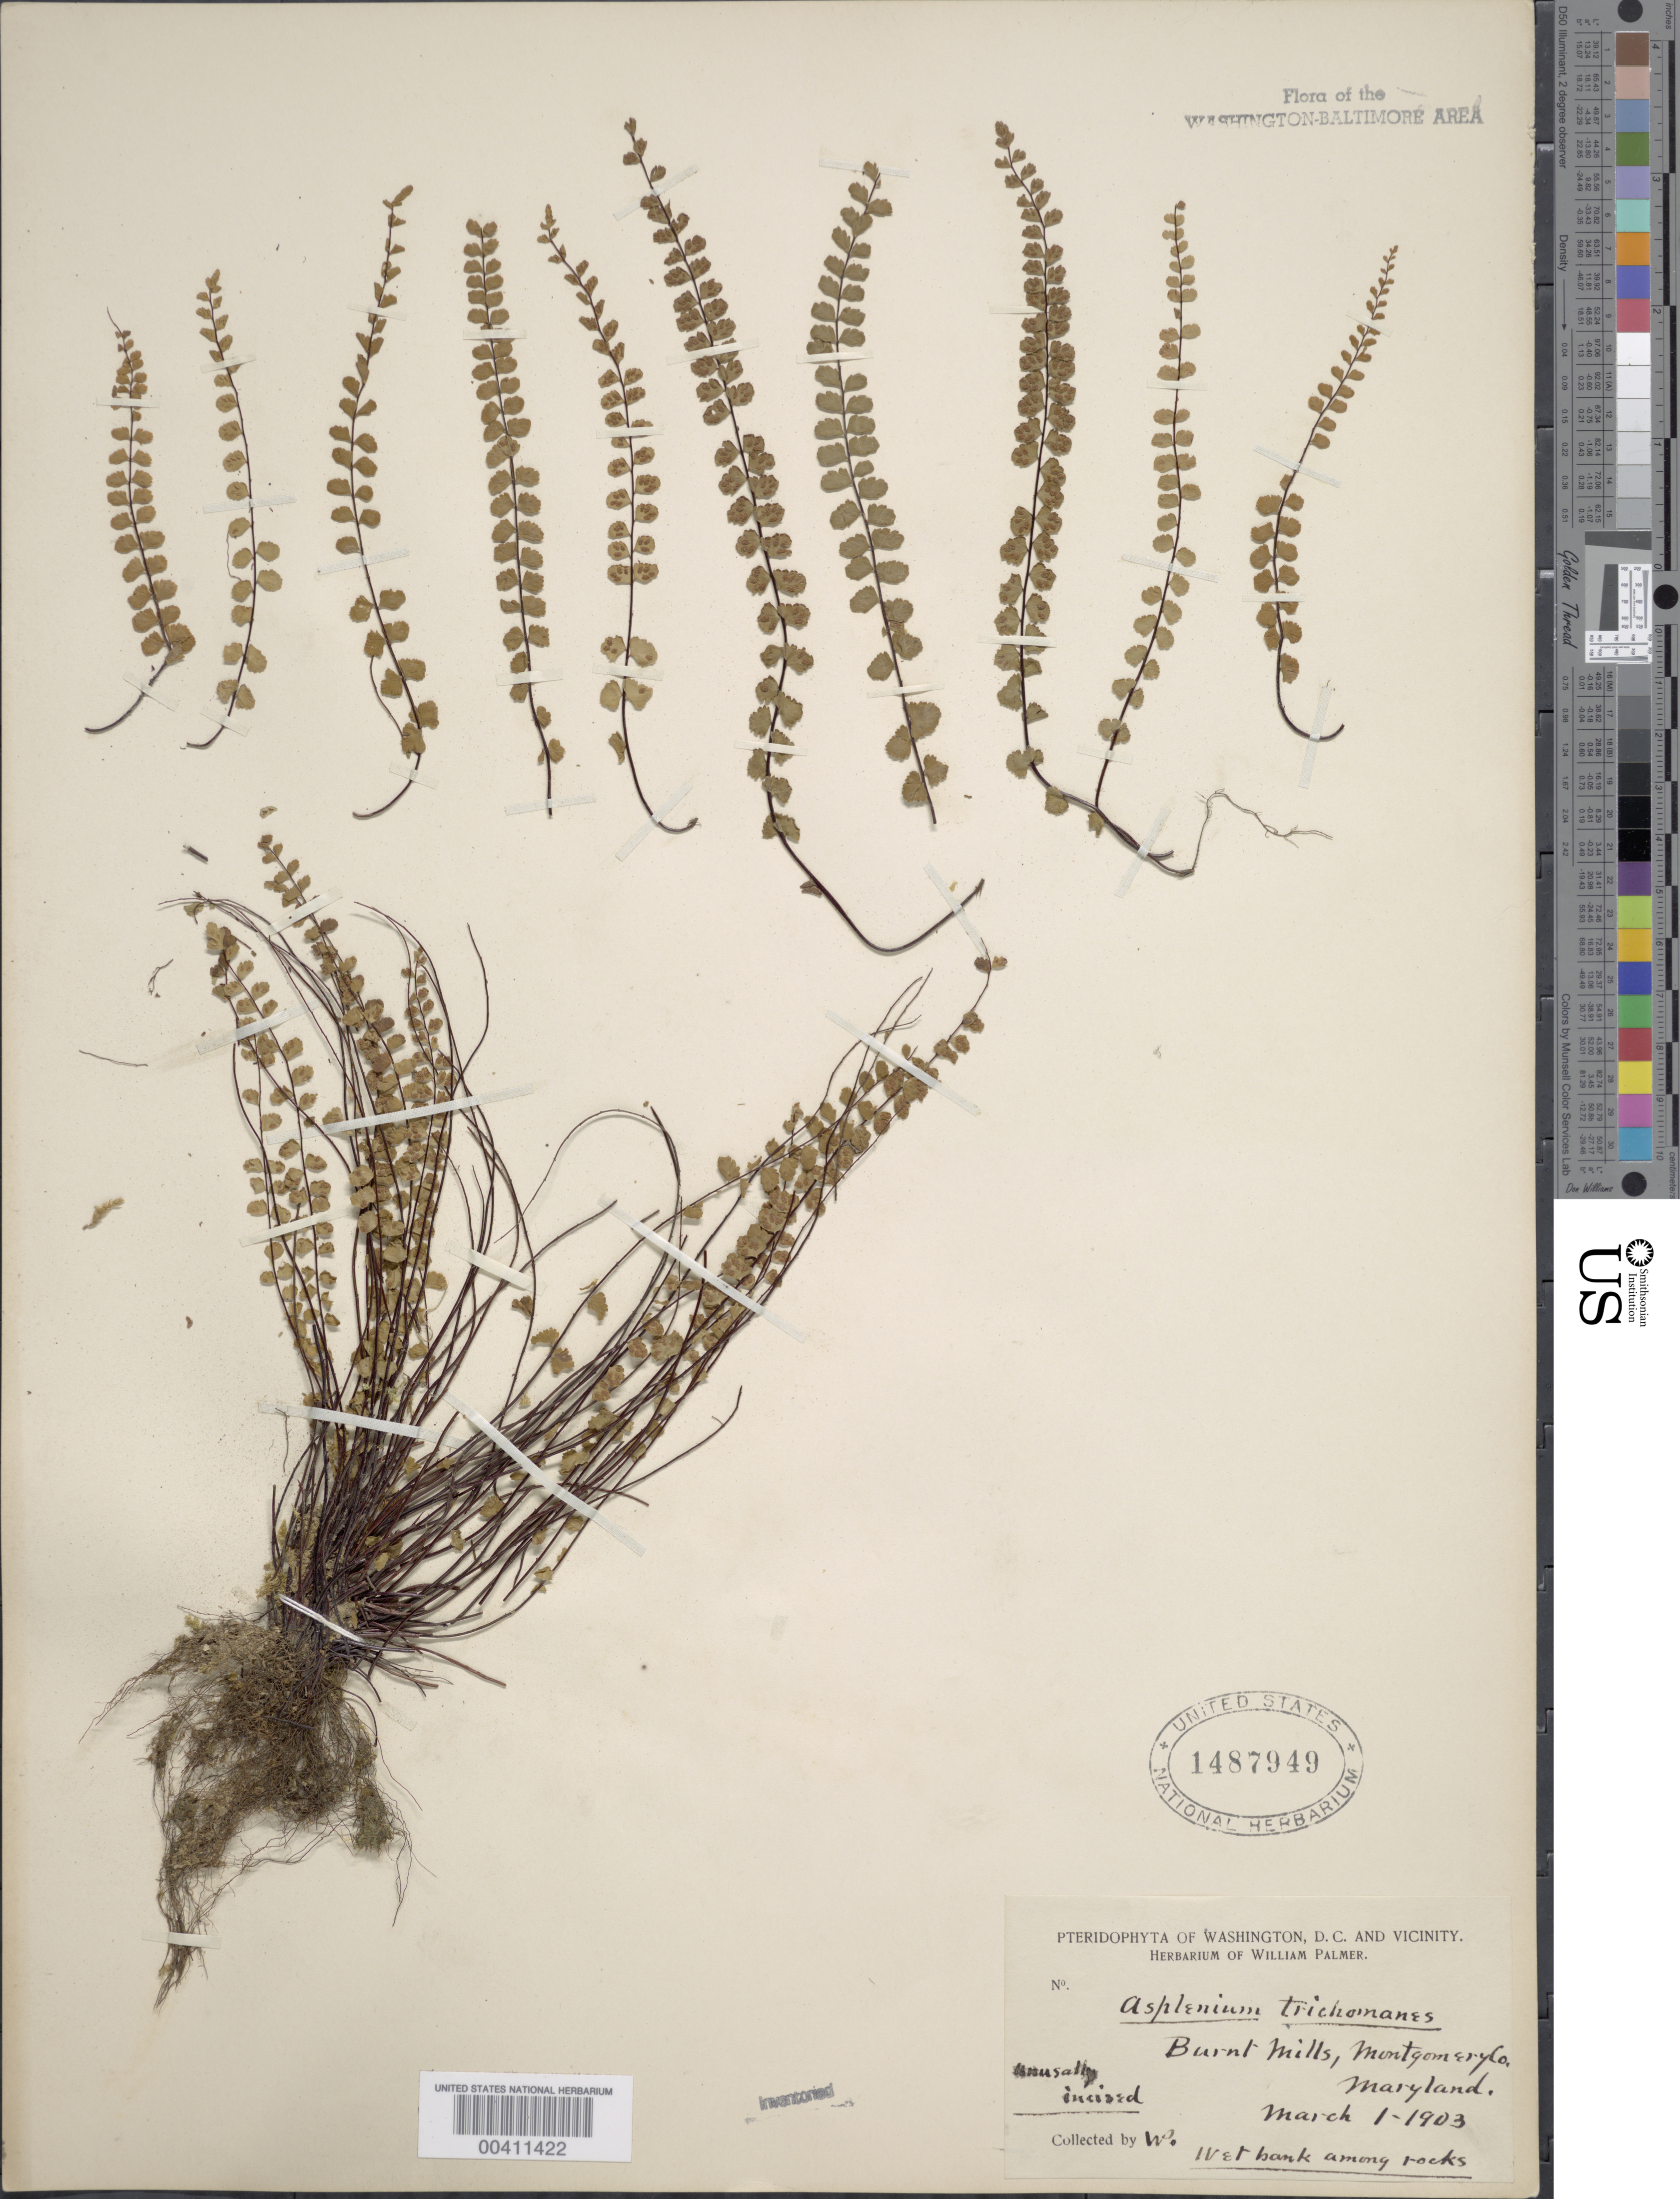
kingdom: Plantae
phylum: Tracheophyta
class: Polypodiopsida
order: Polypodiales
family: Aspleniaceae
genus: Asplenium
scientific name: Asplenium trichomanes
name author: L.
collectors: W. Palmer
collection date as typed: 01 Mar 1903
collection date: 1903-03-01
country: United States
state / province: Maryland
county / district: Montgomery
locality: Burnt Mills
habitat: Wet bank among rocks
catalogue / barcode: US 1487949